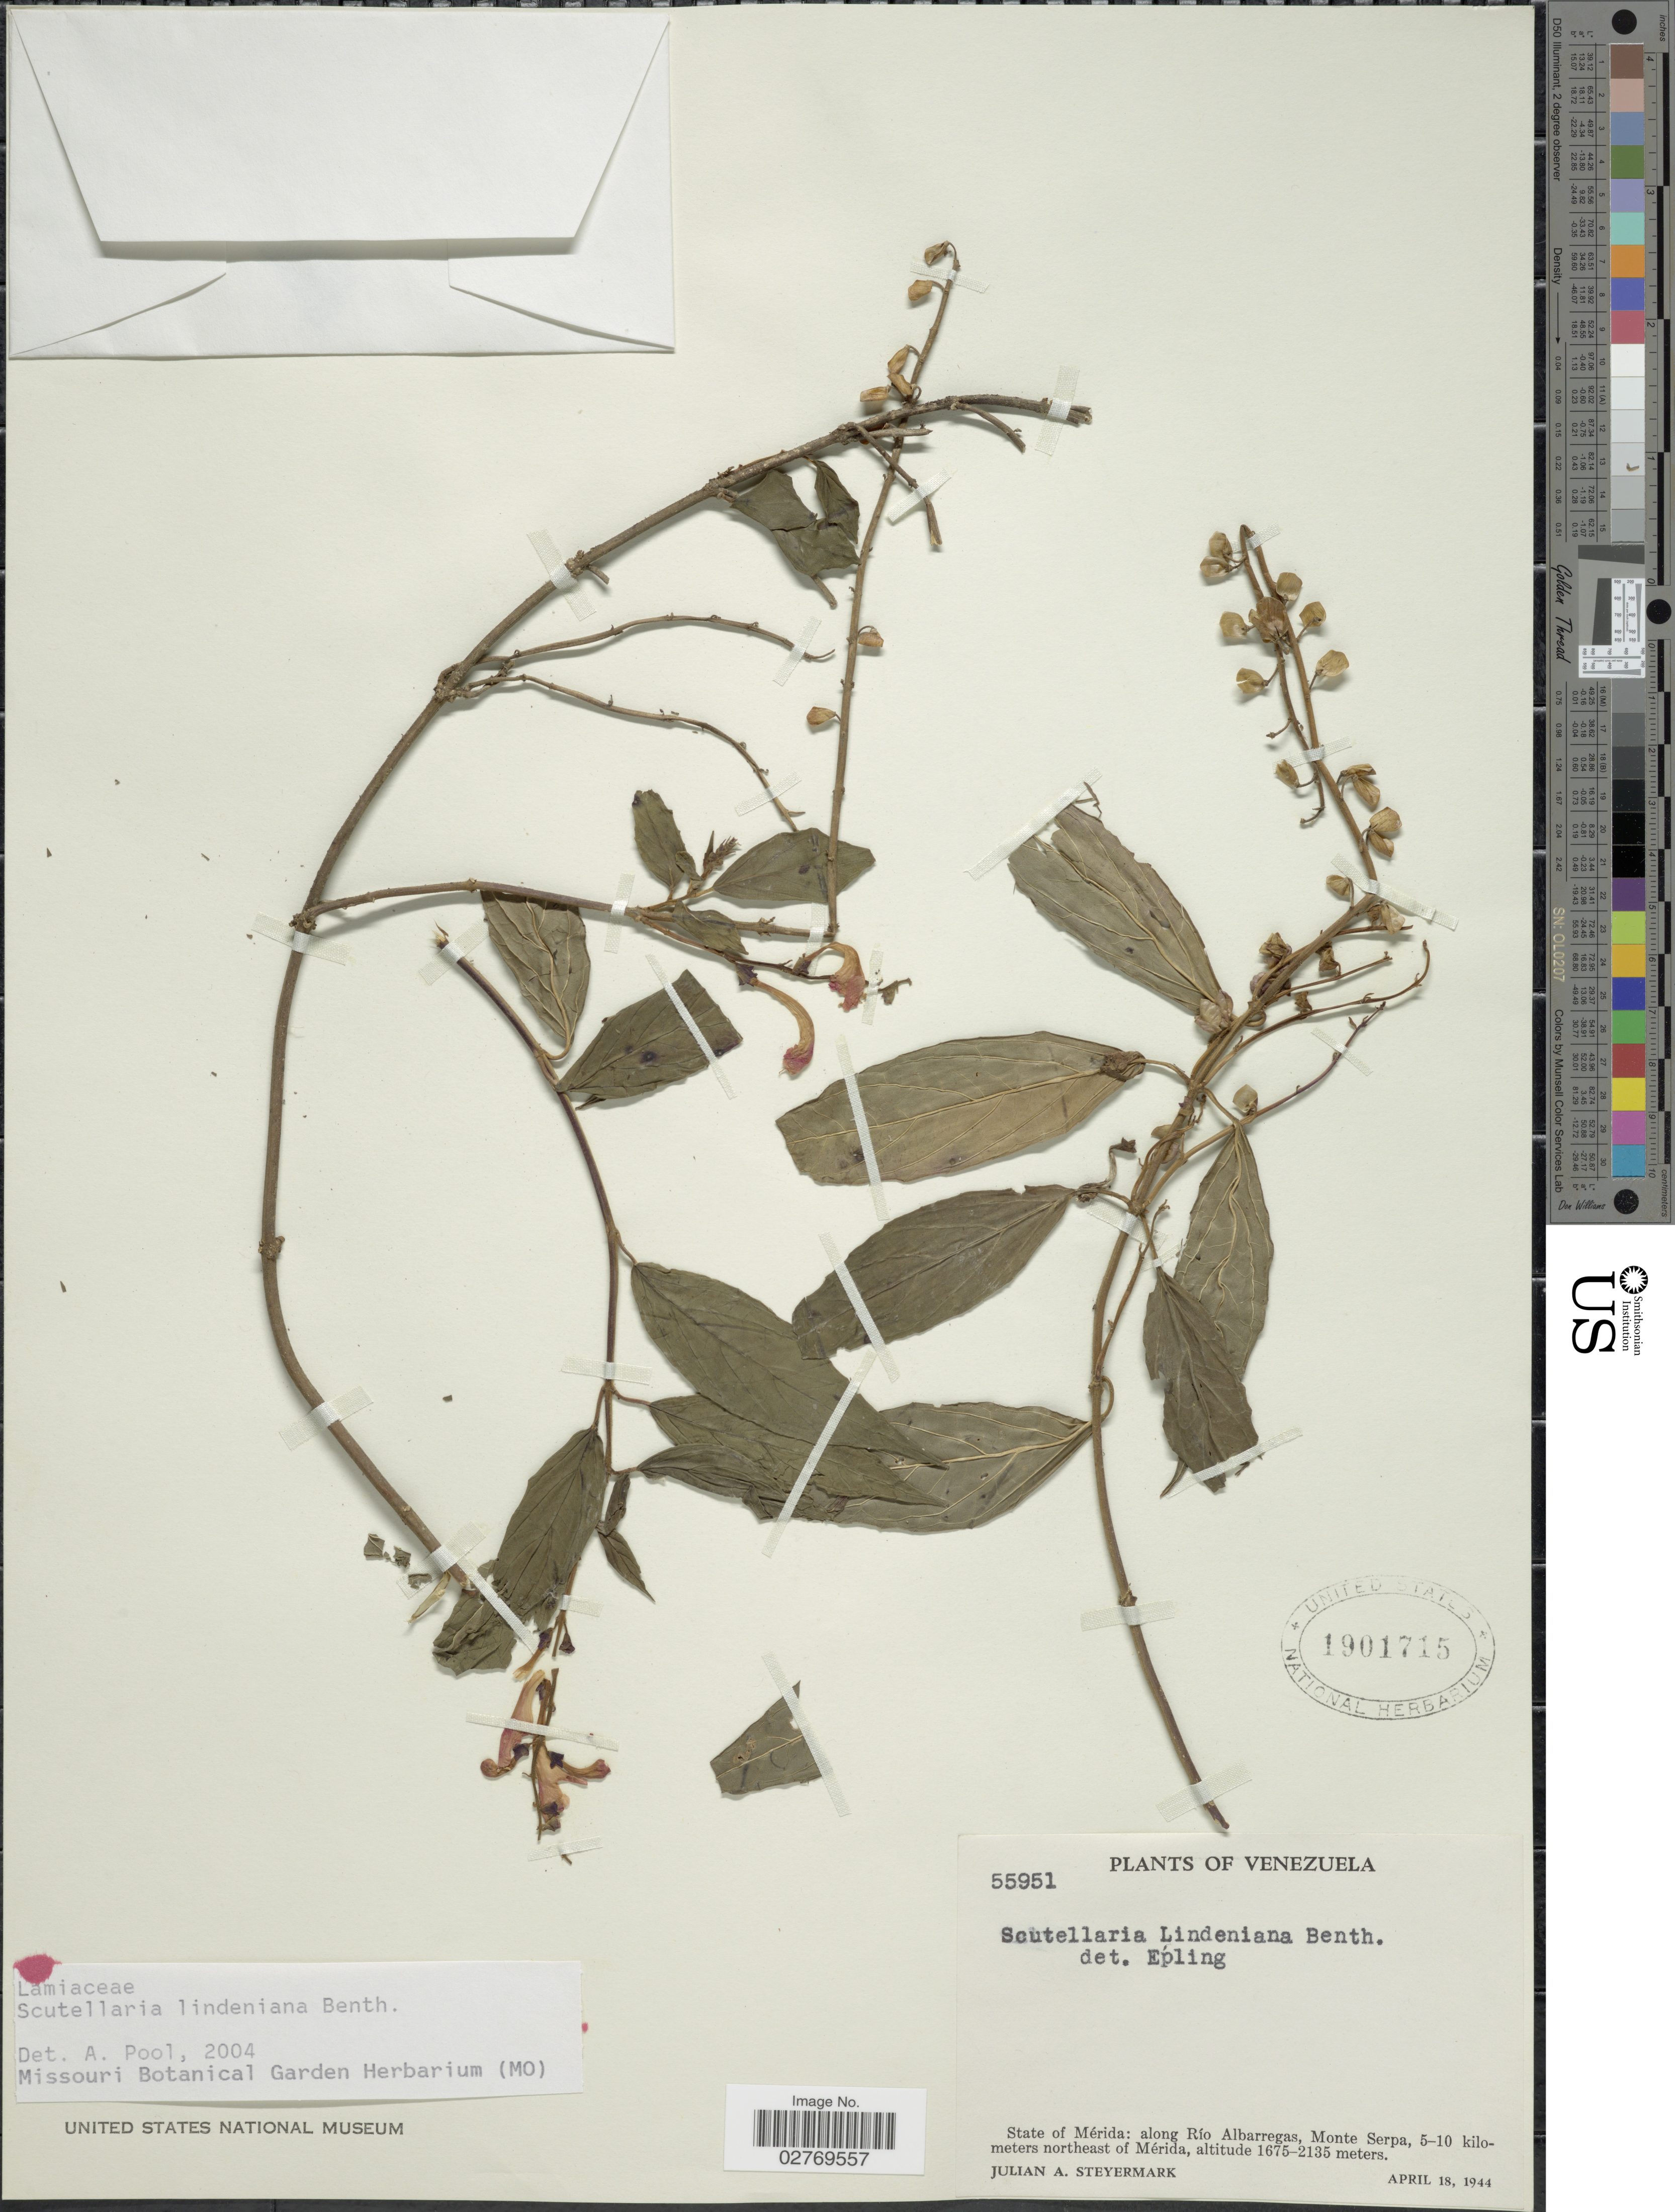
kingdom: Plantae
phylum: Tracheophyta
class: Magnoliopsida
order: Lamiales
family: Lamiaceae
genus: Scutellaria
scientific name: Scutellaria lindeniana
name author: Benth.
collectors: J. Steyermark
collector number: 55951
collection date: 1944-04-18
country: Venezuela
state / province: Mérida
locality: Along Río Albarregas, Monte Serpa, 5-10 kilometers northeast of Mérida.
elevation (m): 1675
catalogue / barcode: US 1901715